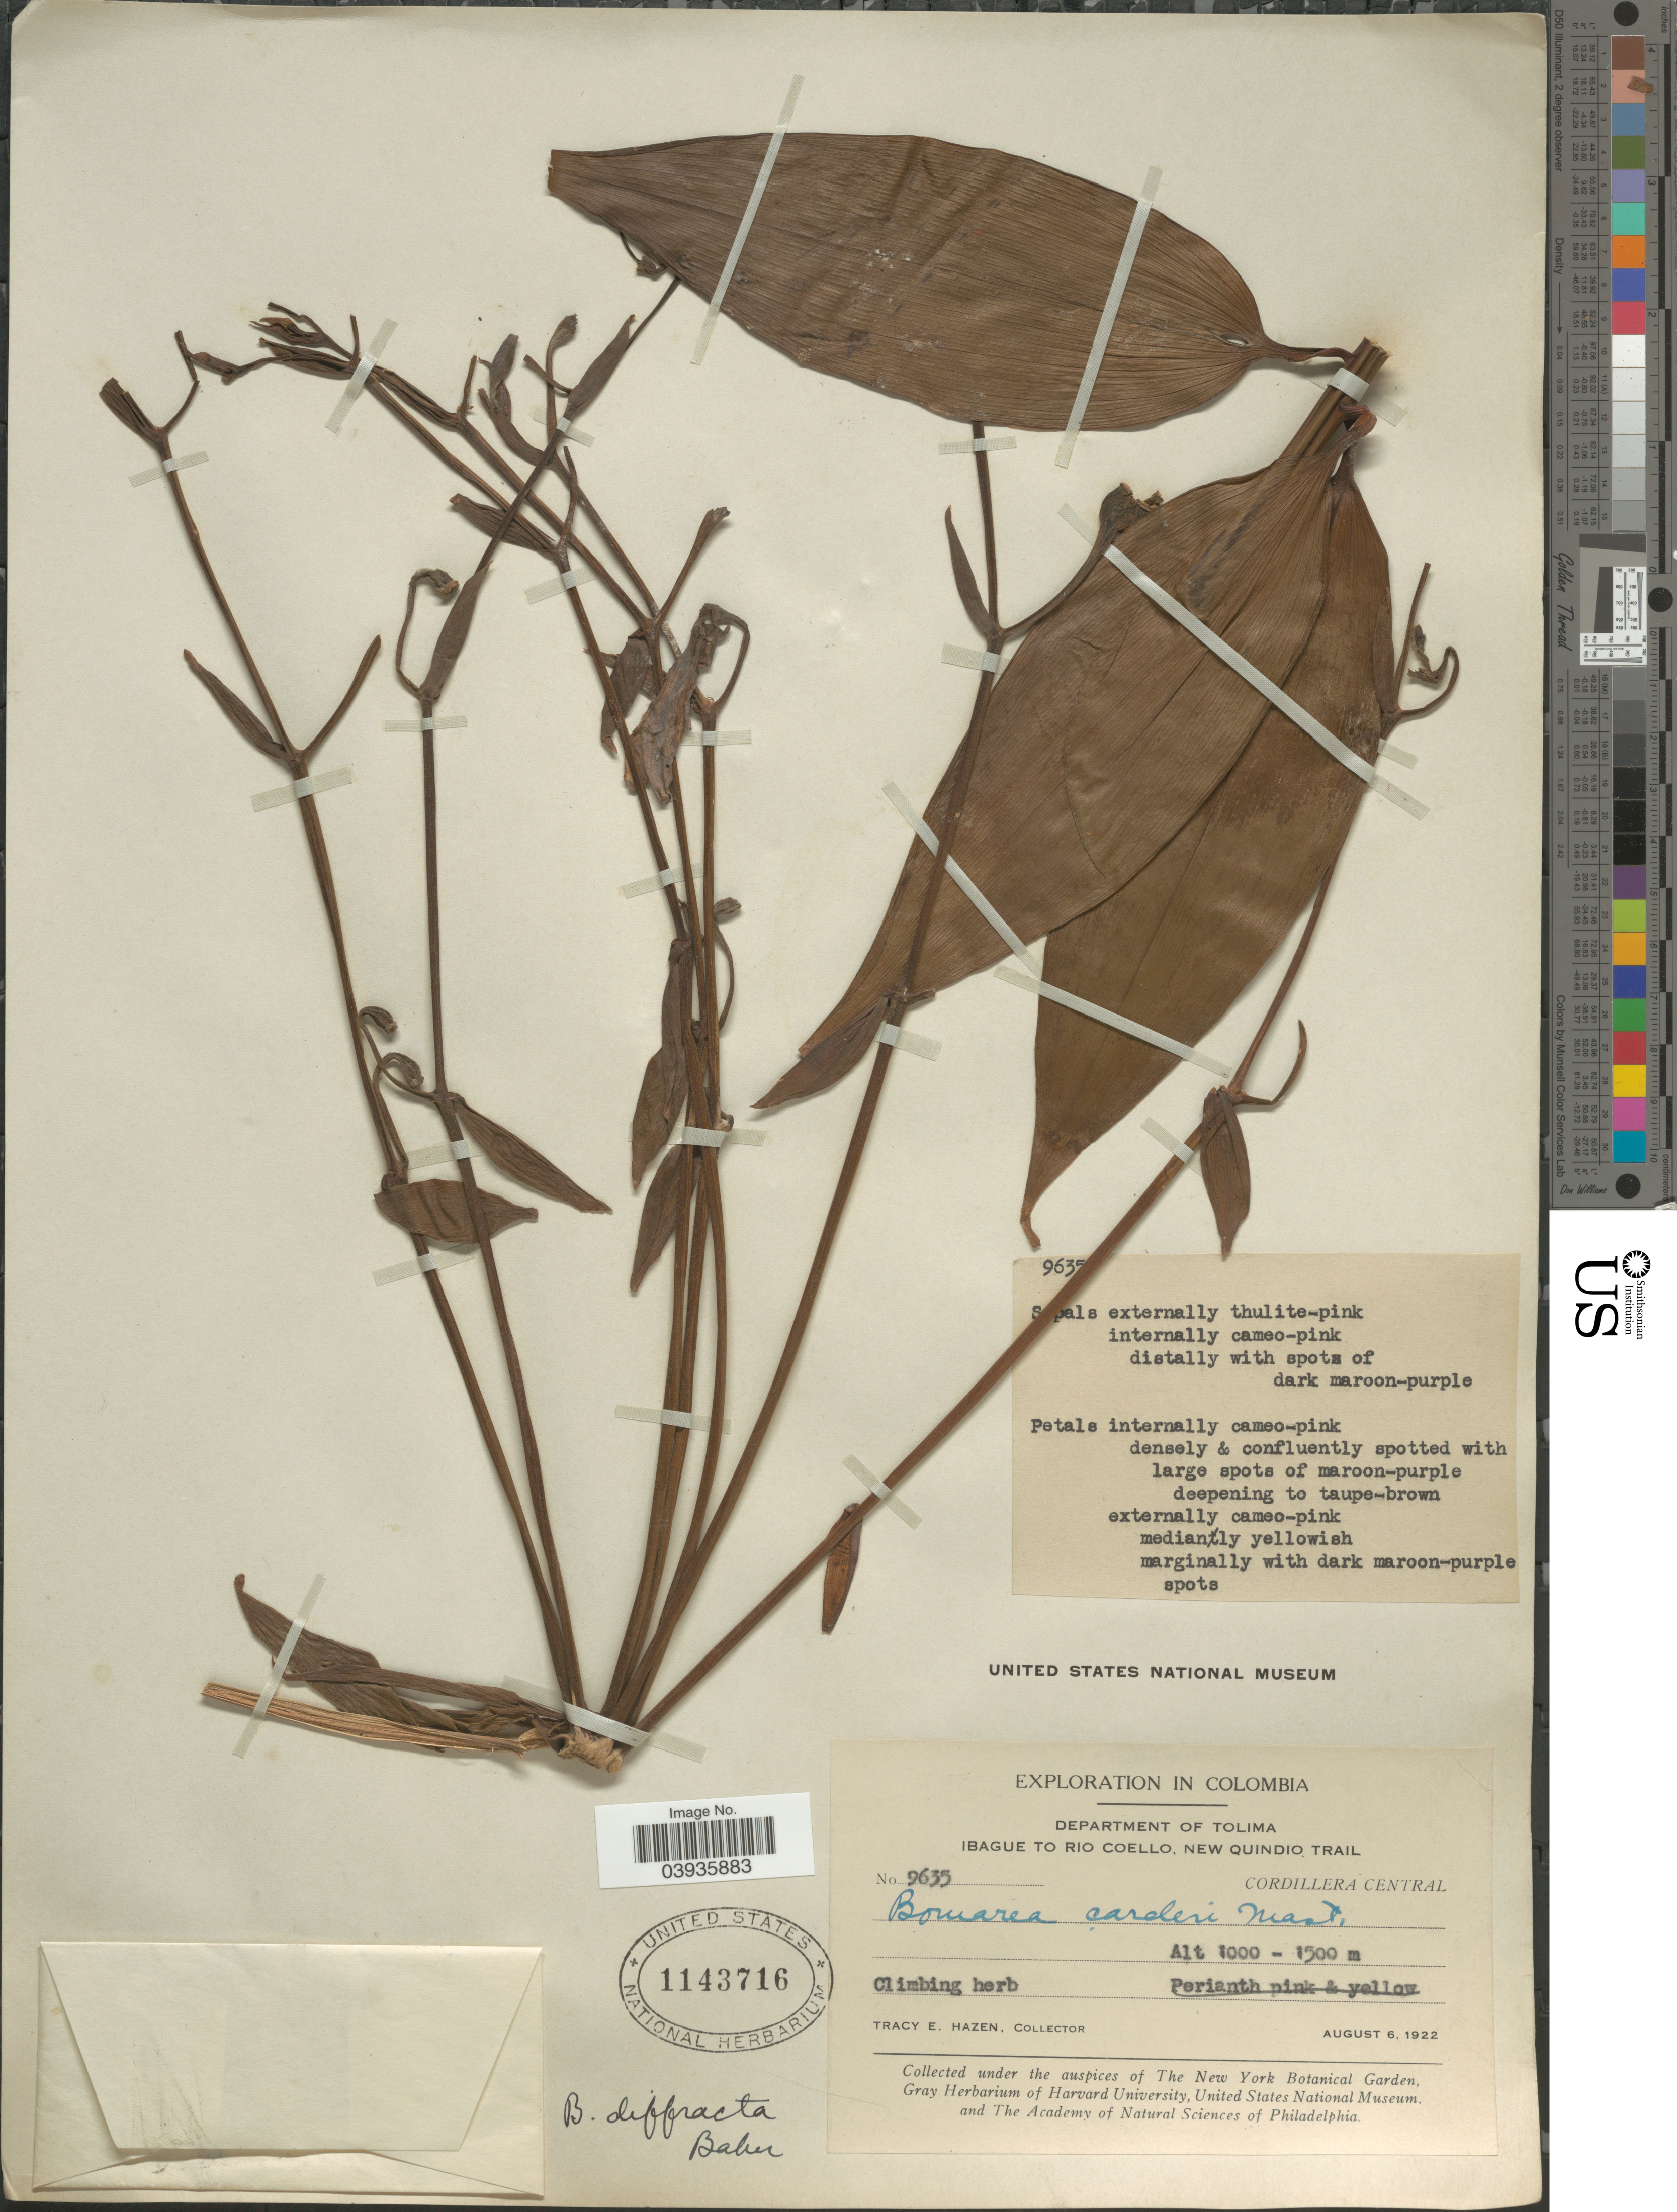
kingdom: Plantae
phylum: Tracheophyta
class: Liliopsida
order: Liliales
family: Alstroemeriaceae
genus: Bomarea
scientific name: Bomarea diffracta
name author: Baker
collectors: T. E. Hazen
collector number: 9635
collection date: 1922-08-06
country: Colombia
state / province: Tolima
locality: Department of Tolima. Ibague to Rio Coello, New Quindio trail. Cordillera Central.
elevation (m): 1000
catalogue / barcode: US 1143716